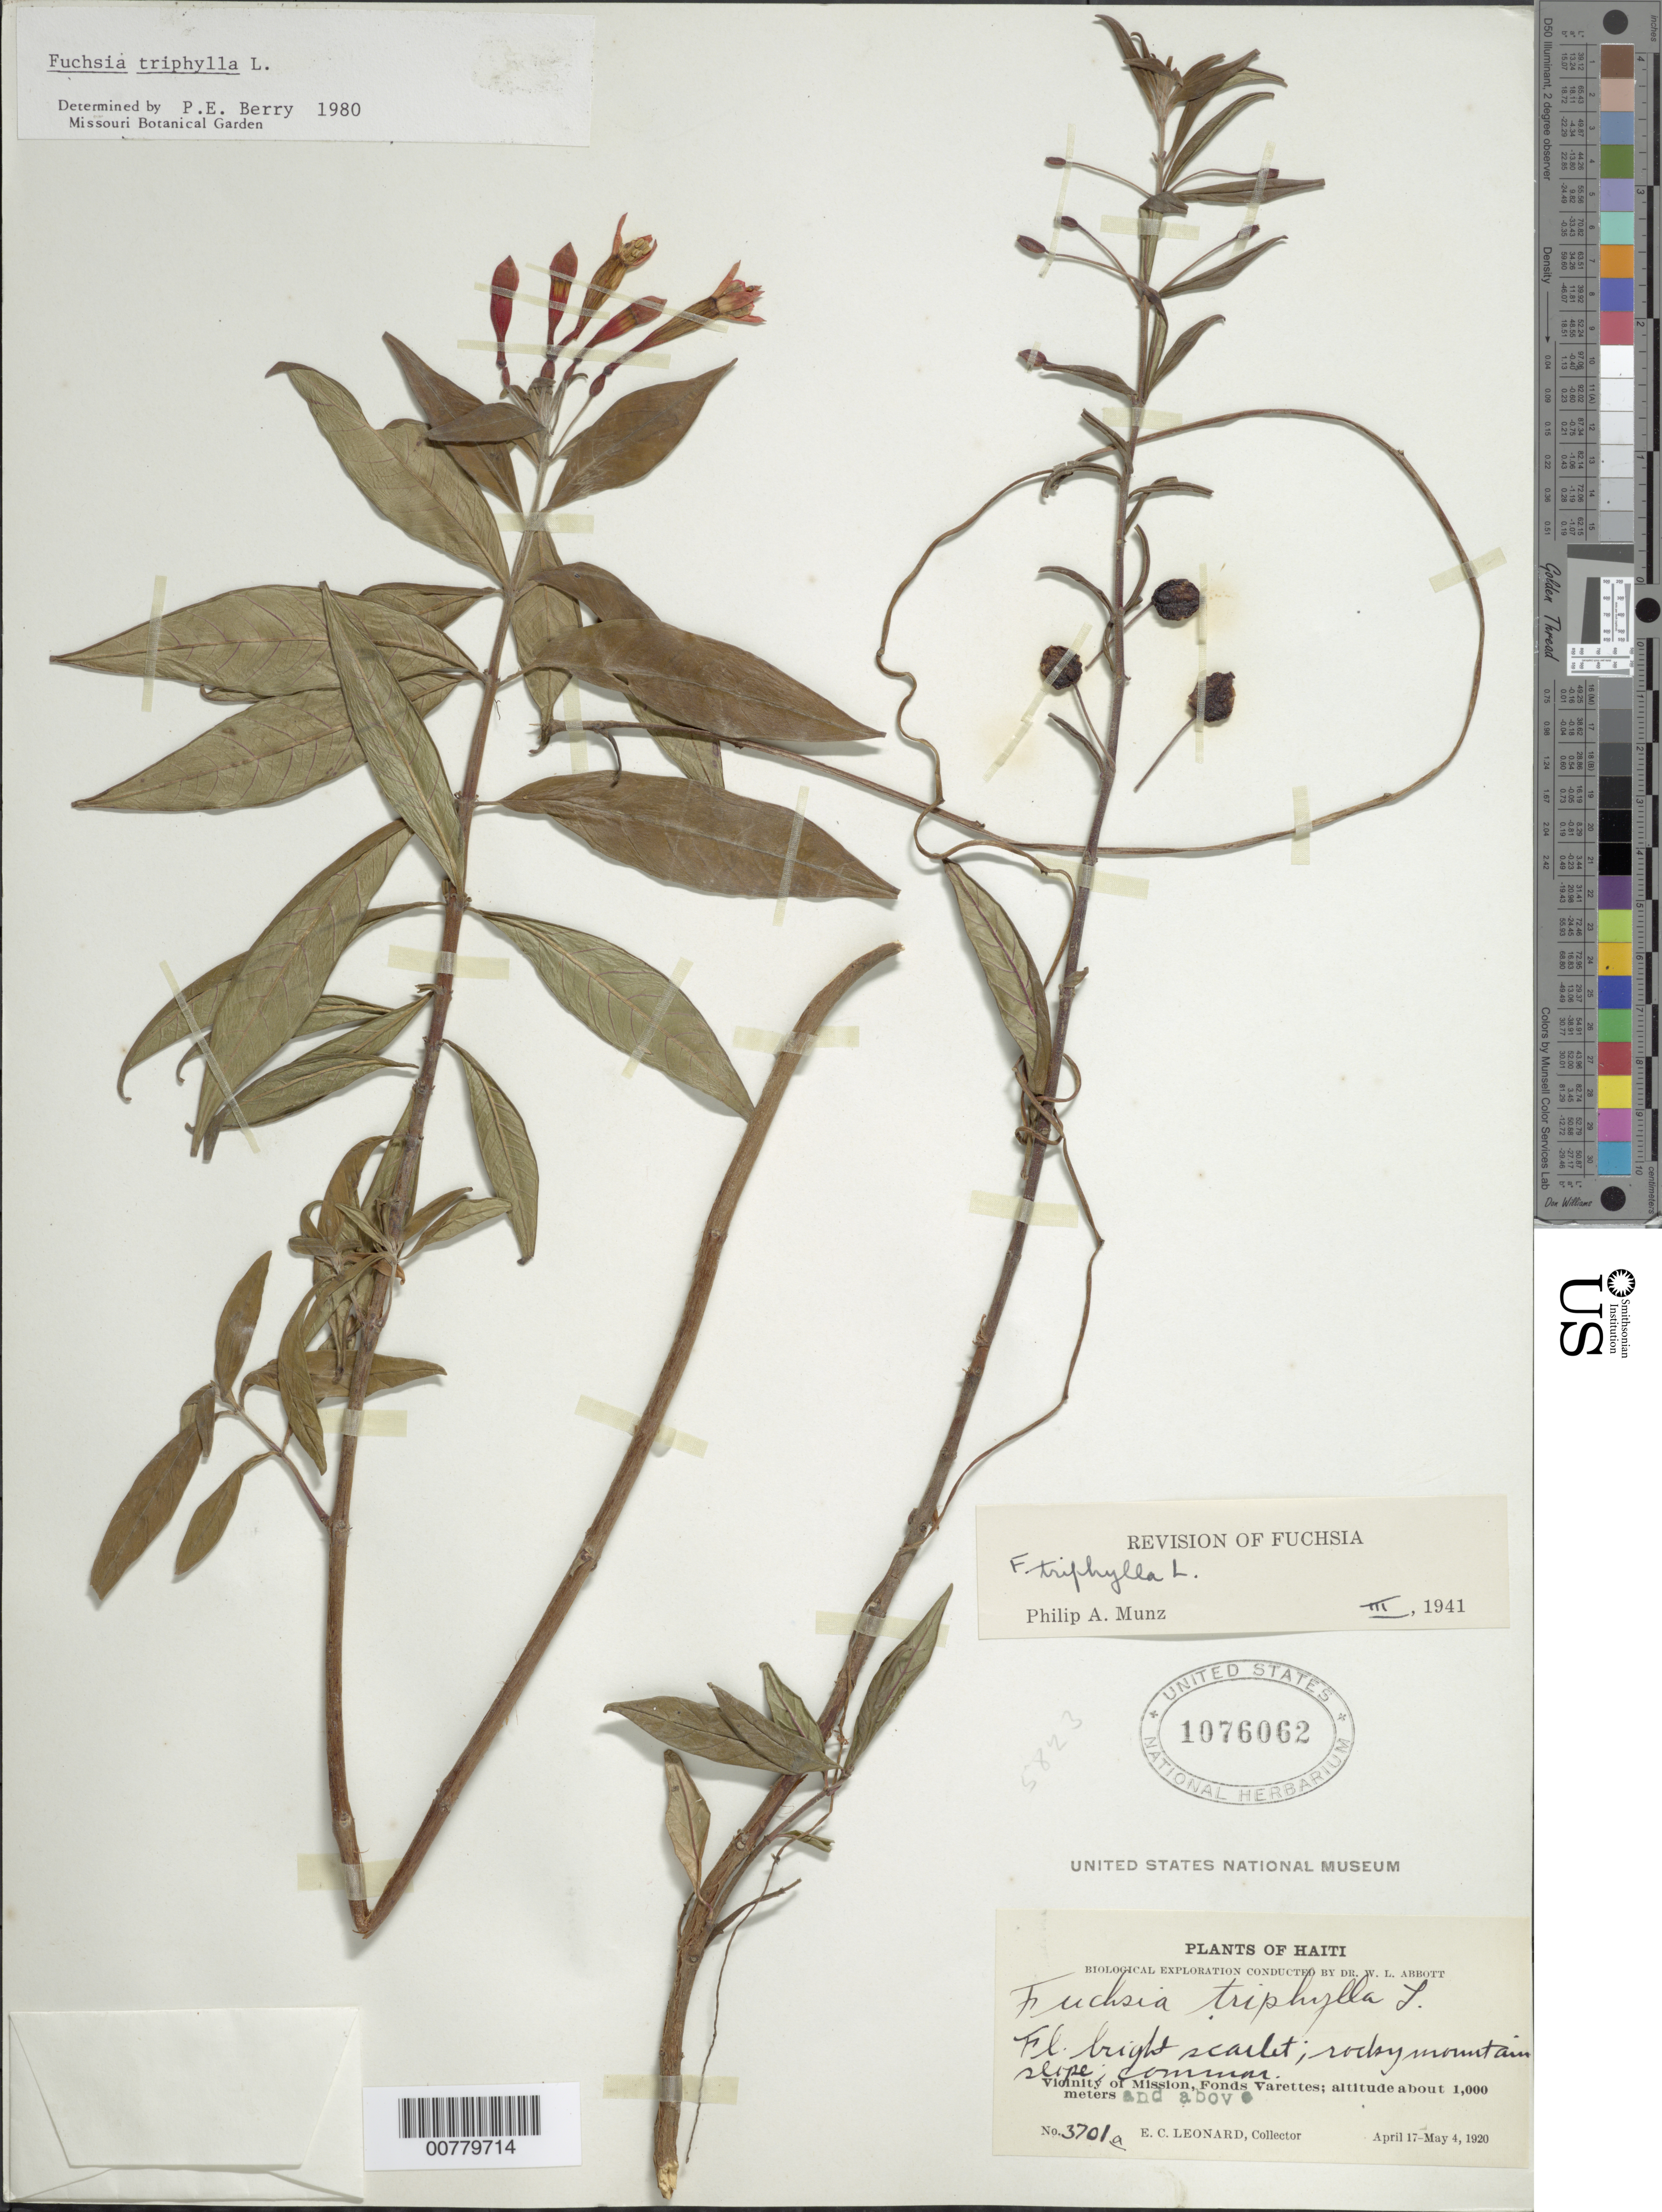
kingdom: Plantae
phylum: Tracheophyta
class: Magnoliopsida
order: Myrtales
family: Onagraceae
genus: Fuchsia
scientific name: Fuchsia triphylla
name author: L.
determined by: Berry, P. E., (WIS), University of Wisconsin - Madison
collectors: E. C. Leonard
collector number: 3701a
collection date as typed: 17 Apr 1920 04 May 1920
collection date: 1920-04-17/1920-05-04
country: Haiti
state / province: Ouest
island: Hispaniola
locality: Fonds Varettes, vicinity of Mission.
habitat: Rocky mountain slope.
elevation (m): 1000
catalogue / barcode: US 1076062